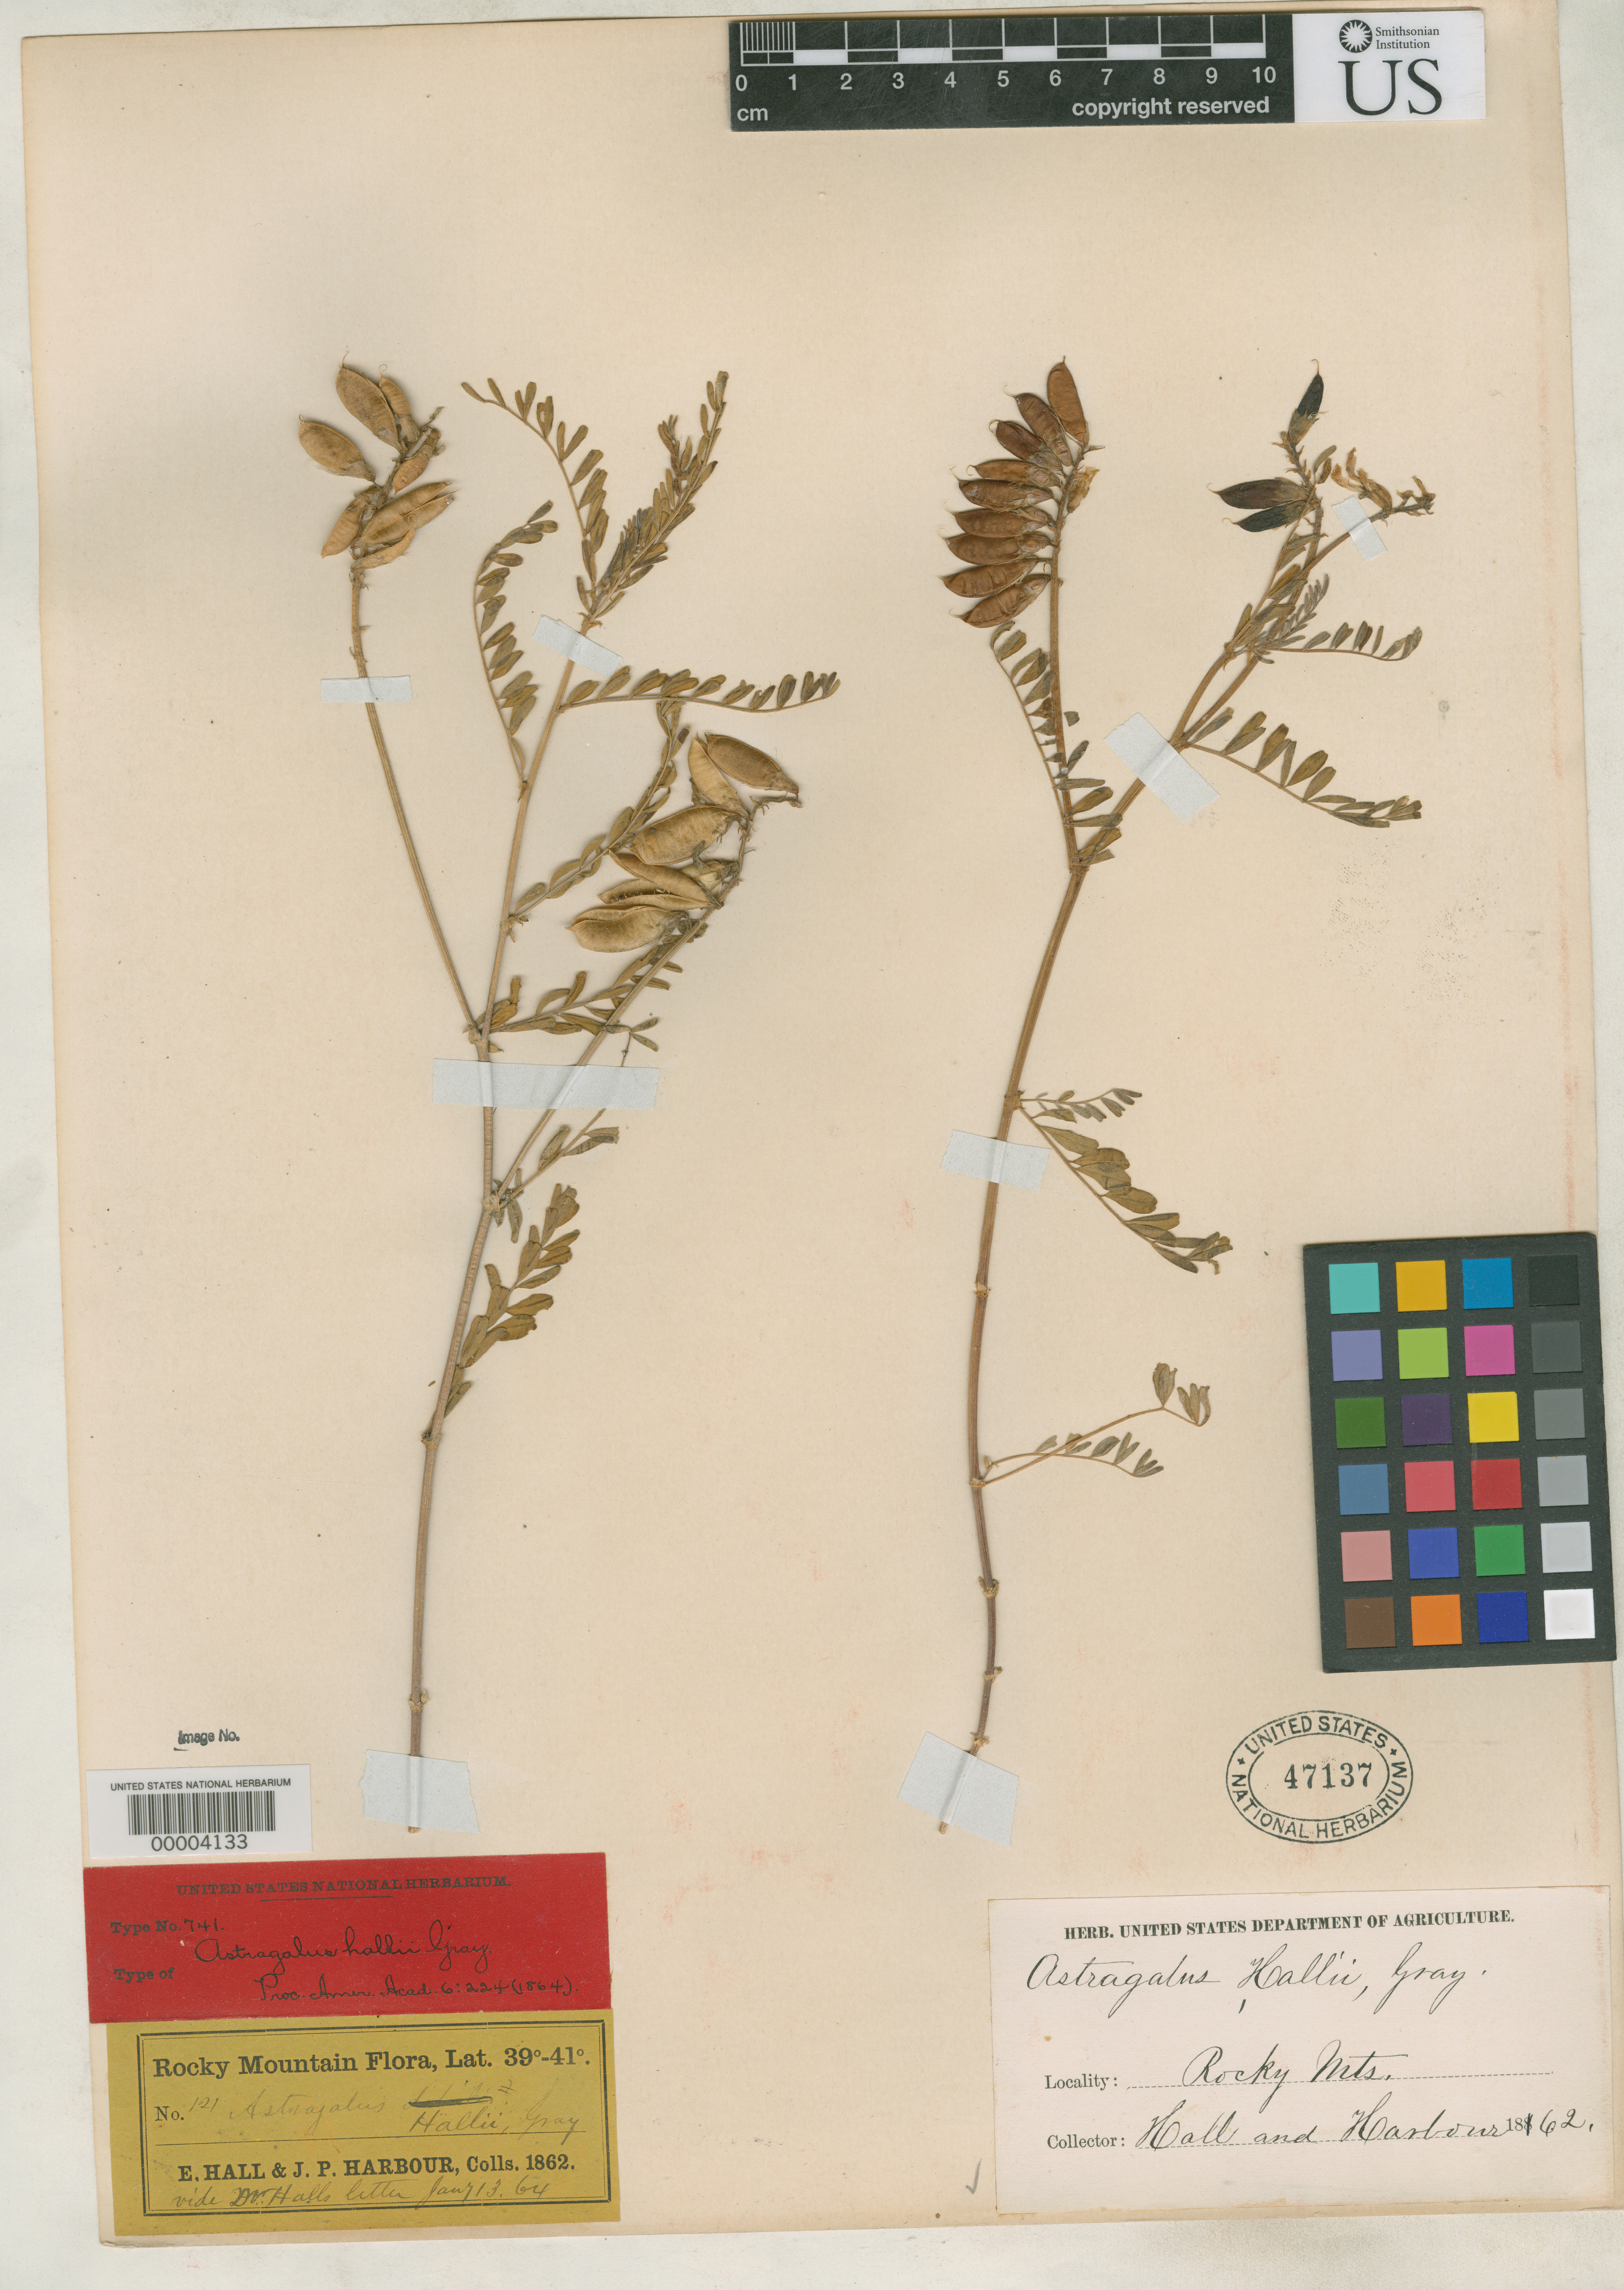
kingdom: Plantae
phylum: Tracheophyta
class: Magnoliopsida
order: Fabales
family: Fabaceae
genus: Astragalus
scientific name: Astragalus hallii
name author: A. Gray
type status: Isotype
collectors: E. Hall, J. Harbour & C. C. Parry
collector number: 121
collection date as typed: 1862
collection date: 1862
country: United States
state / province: Colorado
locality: Rocky Mtns. between 39 & 41 degrees, "Colorado Territory".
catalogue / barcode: US 47137